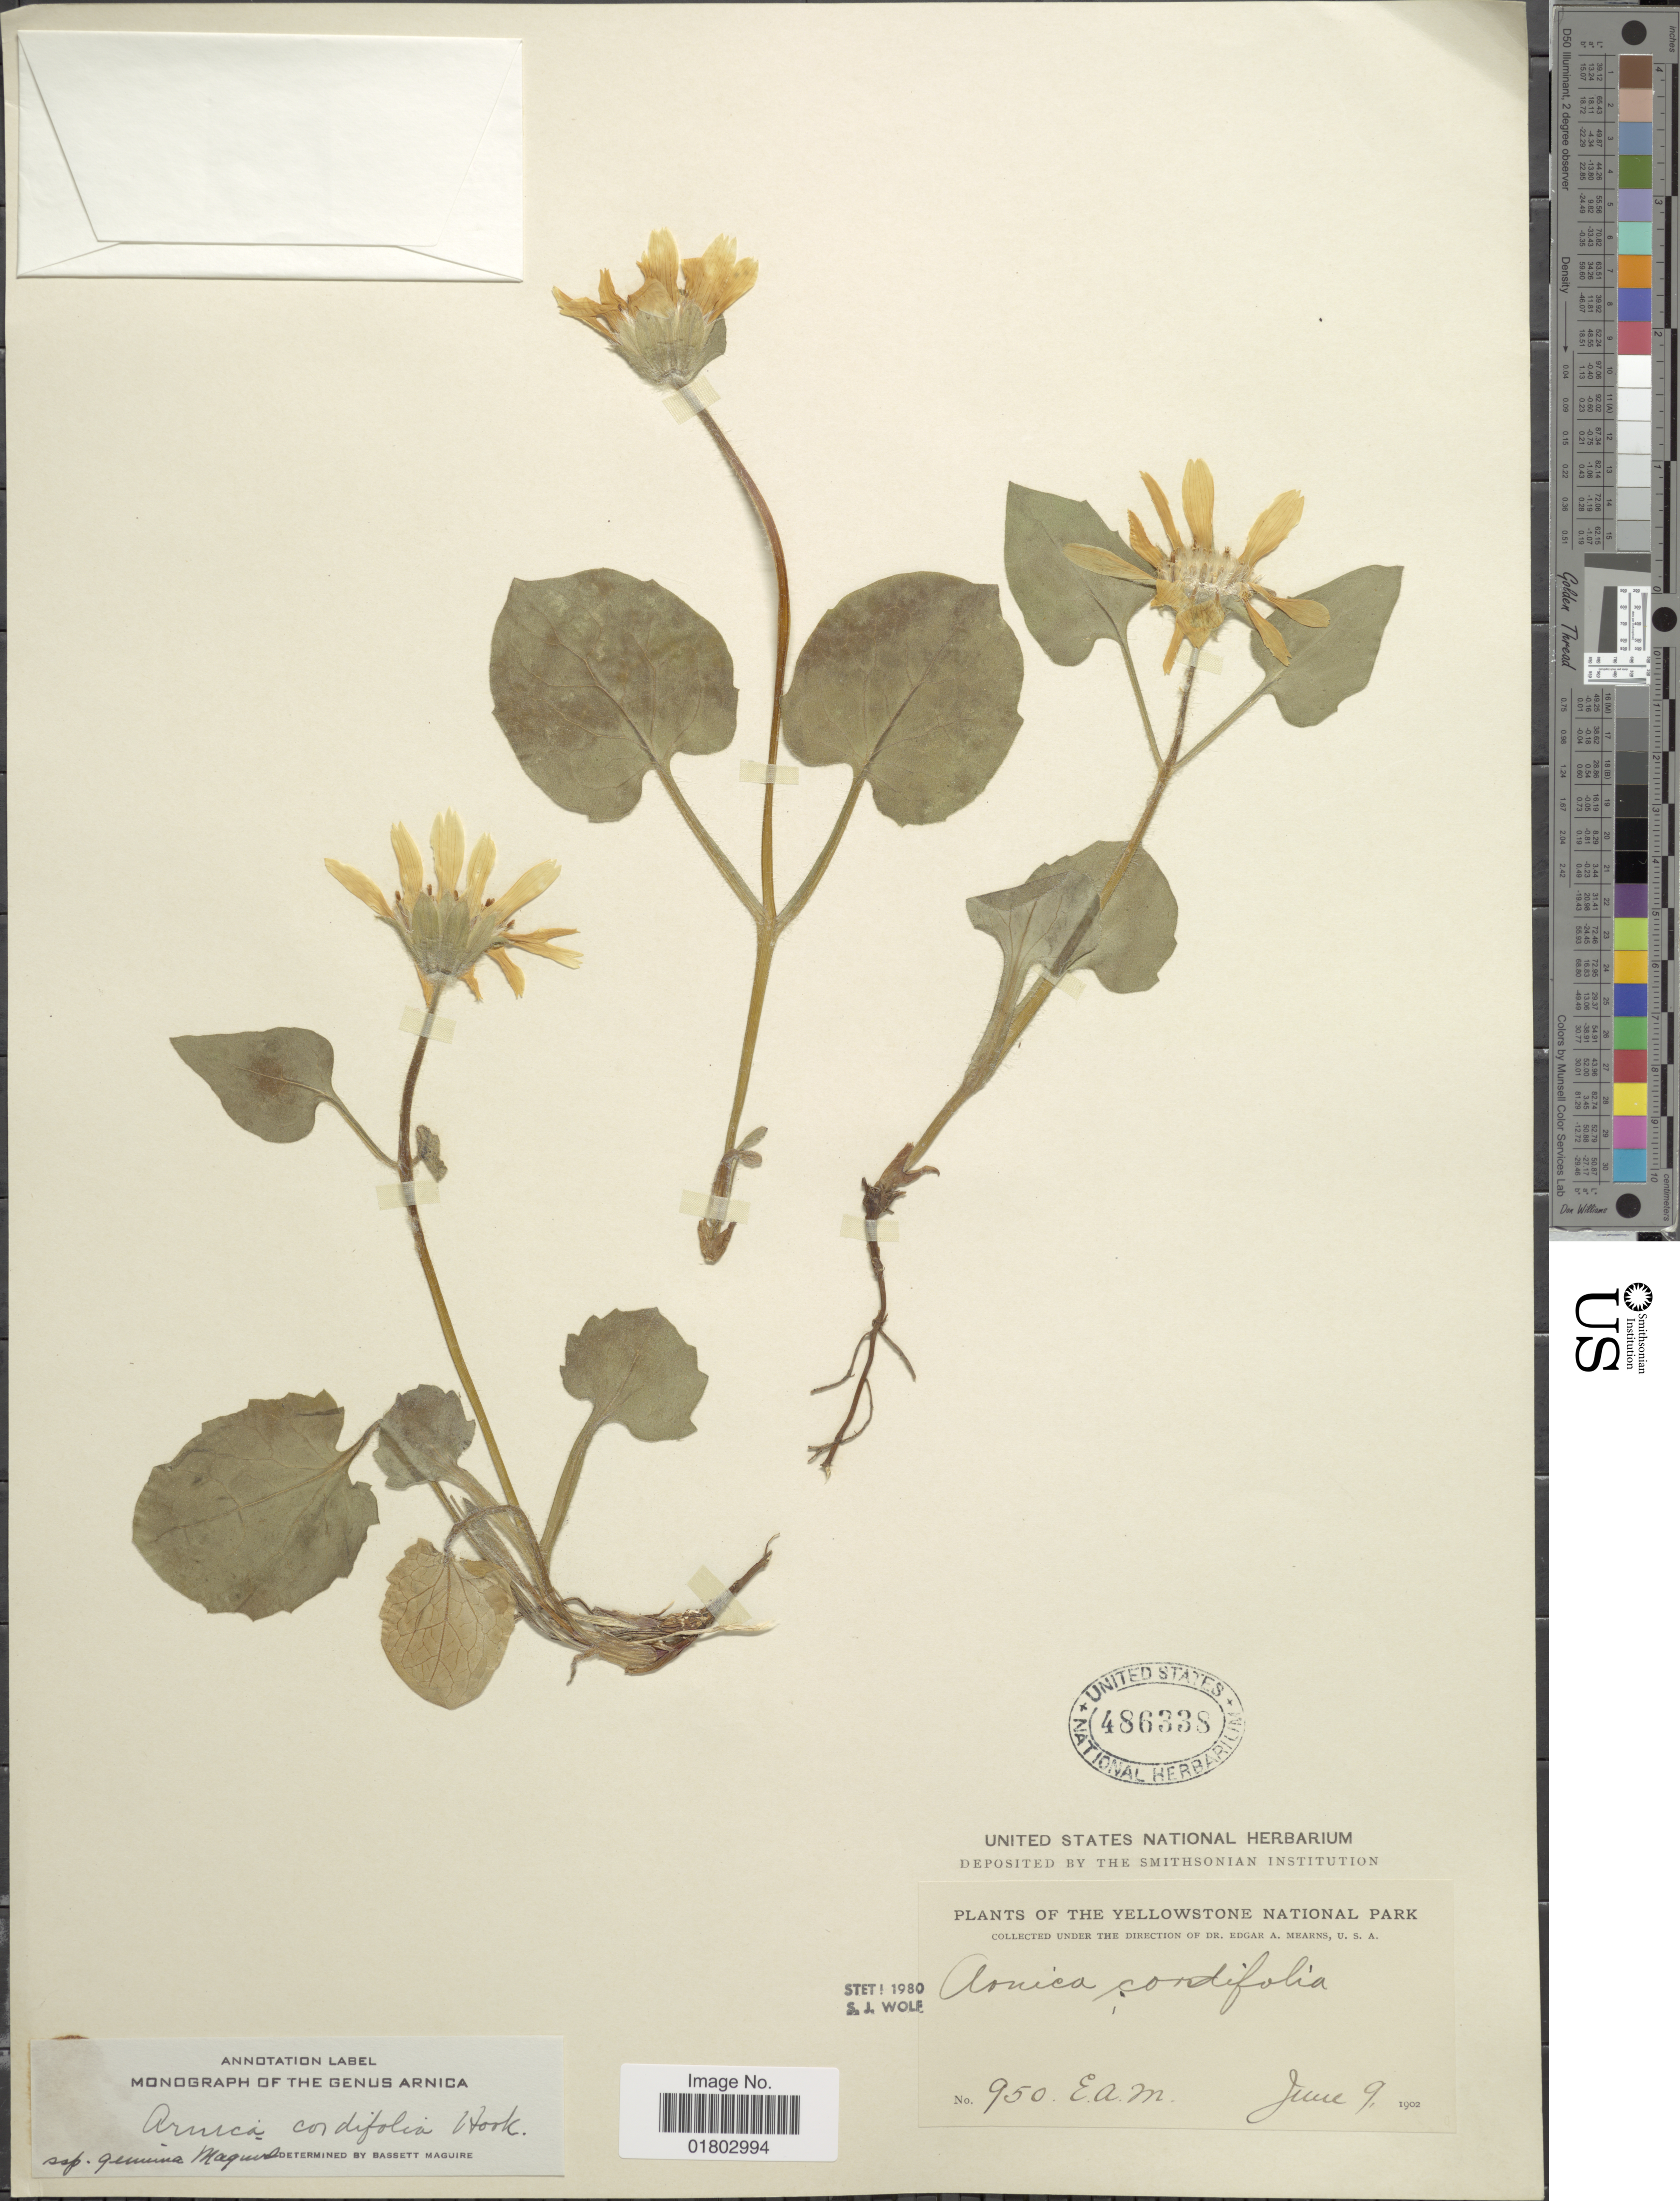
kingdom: Plantae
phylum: Tracheophyta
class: Magnoliopsida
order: Asterales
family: Asteraceae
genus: Arnica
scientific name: Arnica cordifolia subsp. genuina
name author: Maguire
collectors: E. A. Mearns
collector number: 950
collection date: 1902-06-09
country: United States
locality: The Yellostone National Park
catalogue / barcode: US 486338